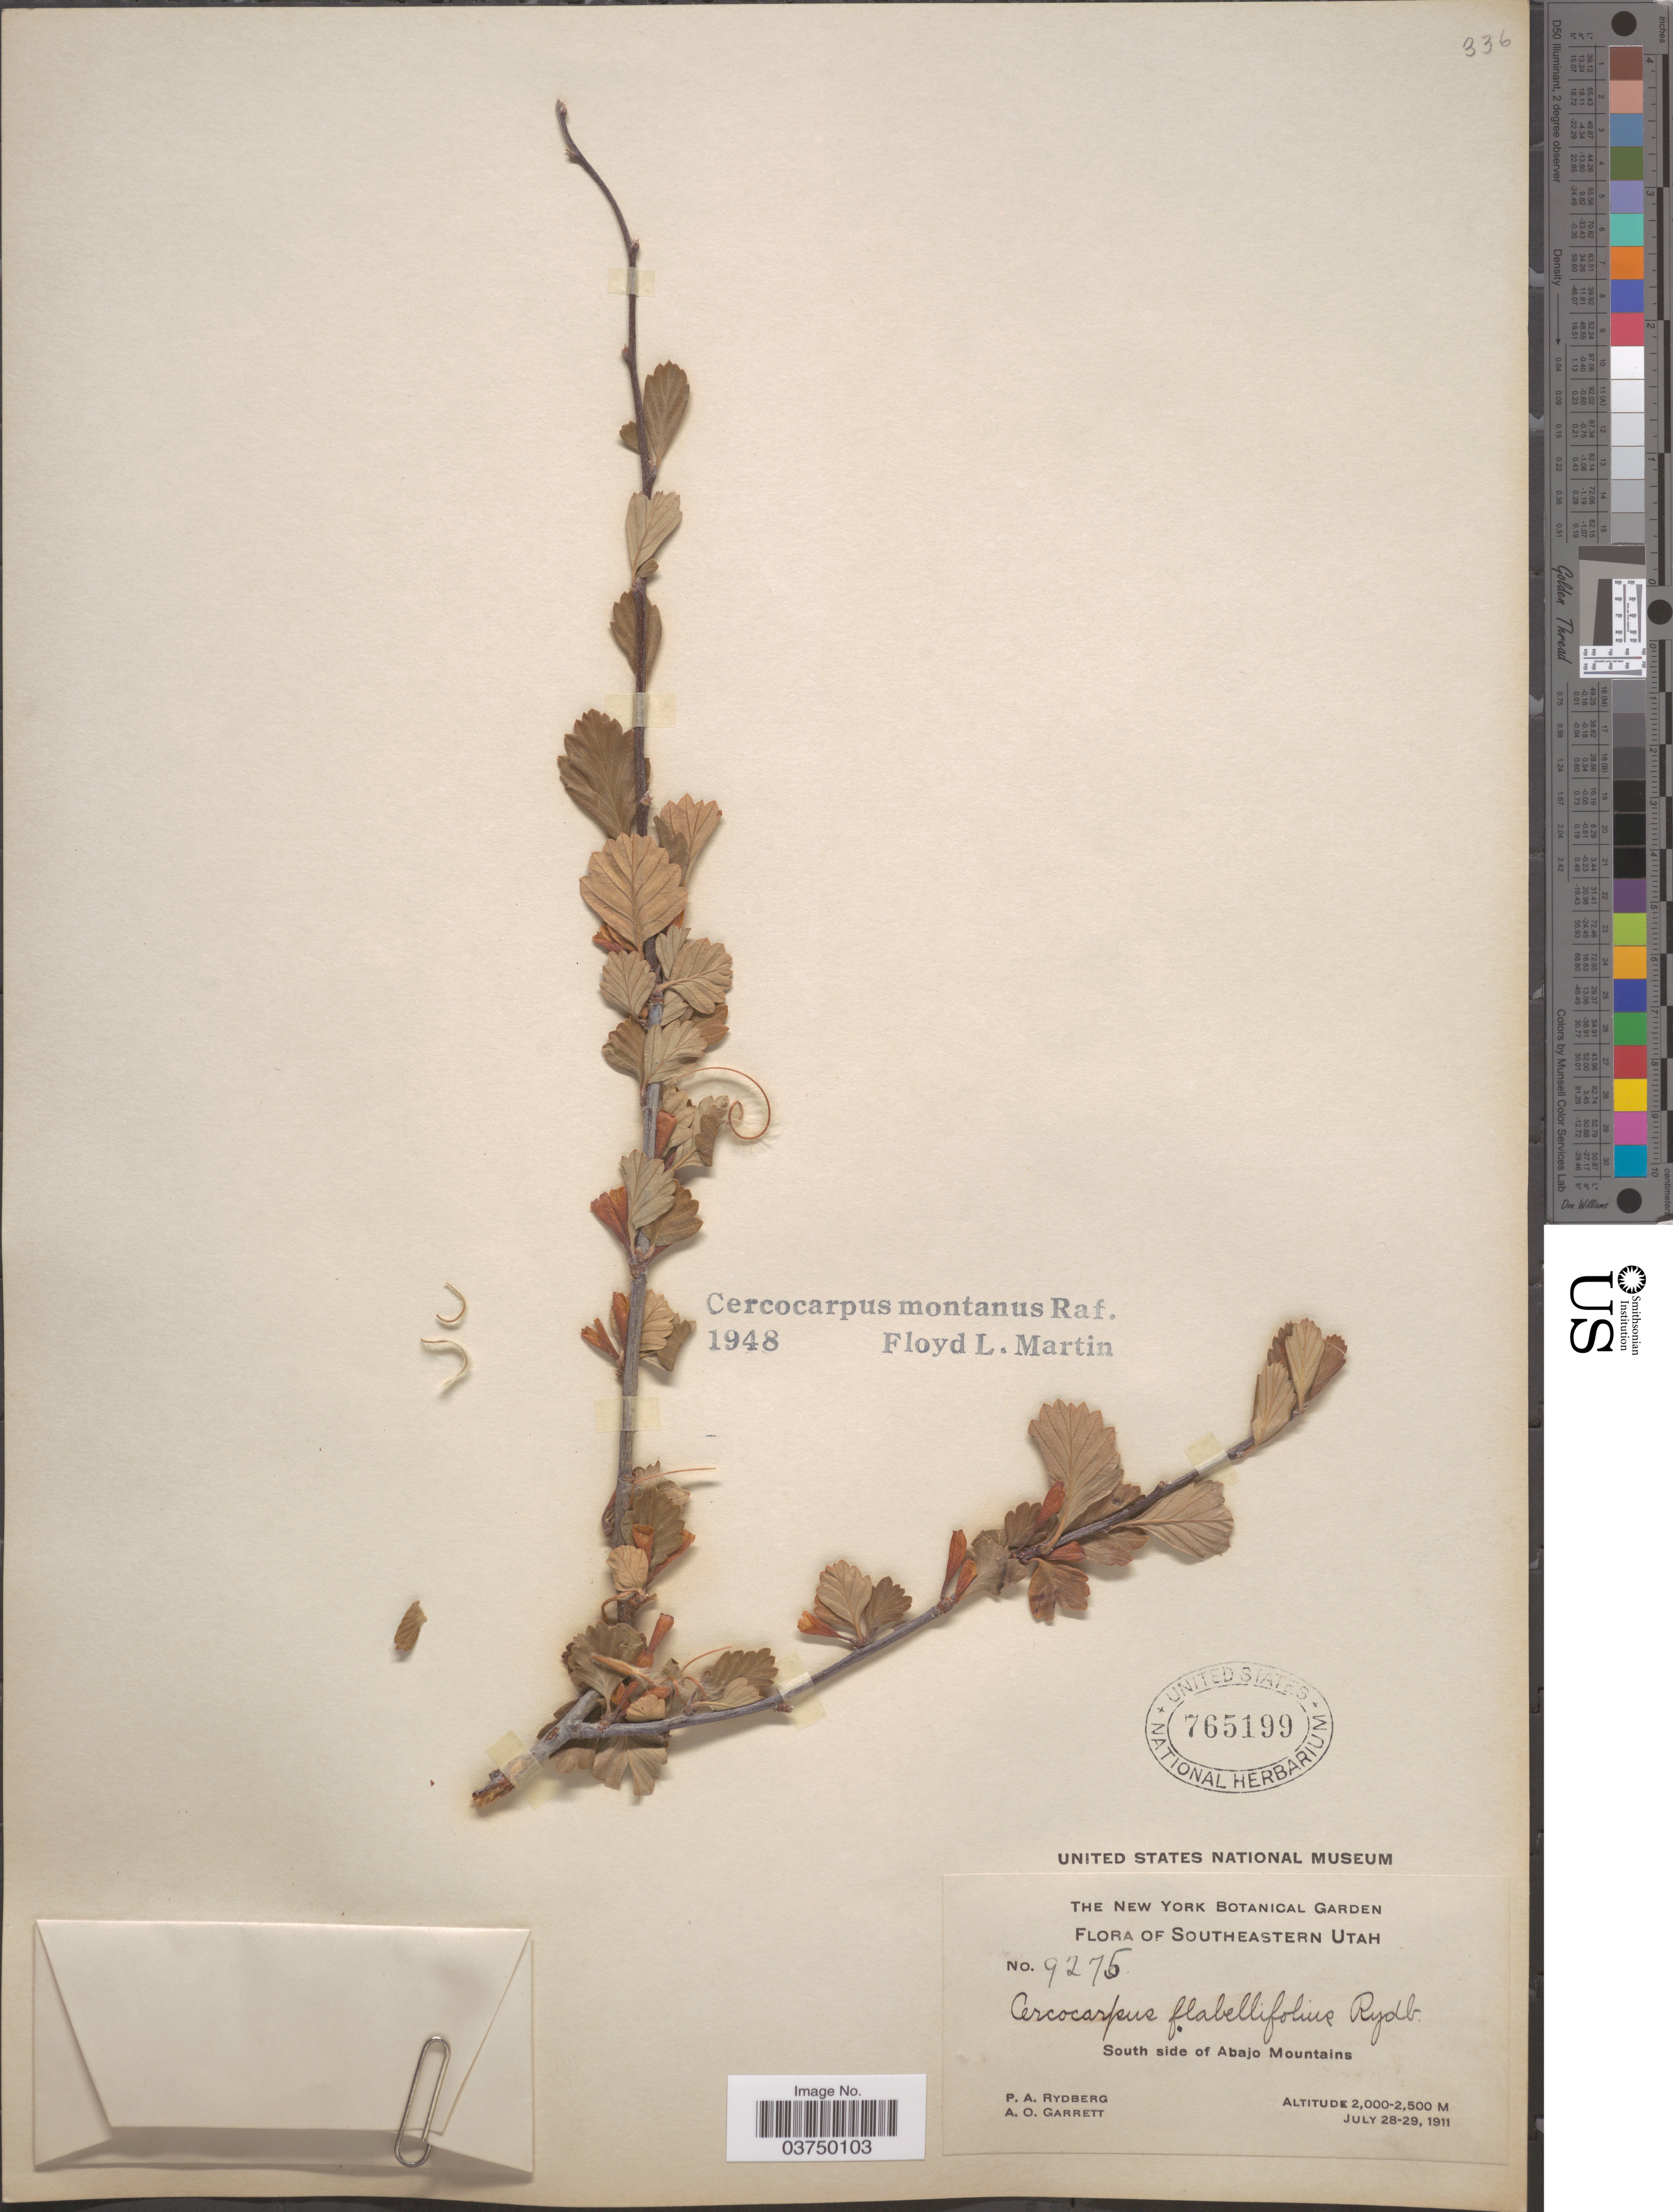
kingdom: Plantae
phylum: Tracheophyta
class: Magnoliopsida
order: Rosales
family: Rosaceae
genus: Cercocarpus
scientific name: Cercocarpus montanus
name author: Raf.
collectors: P. A. Rydberg & A. O. Garrett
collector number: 9275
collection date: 1911-07-28/1911-07-29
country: United States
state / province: Utah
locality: Southeastern Utah. South side of Abajo Mountains.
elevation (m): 2000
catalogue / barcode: US 765199